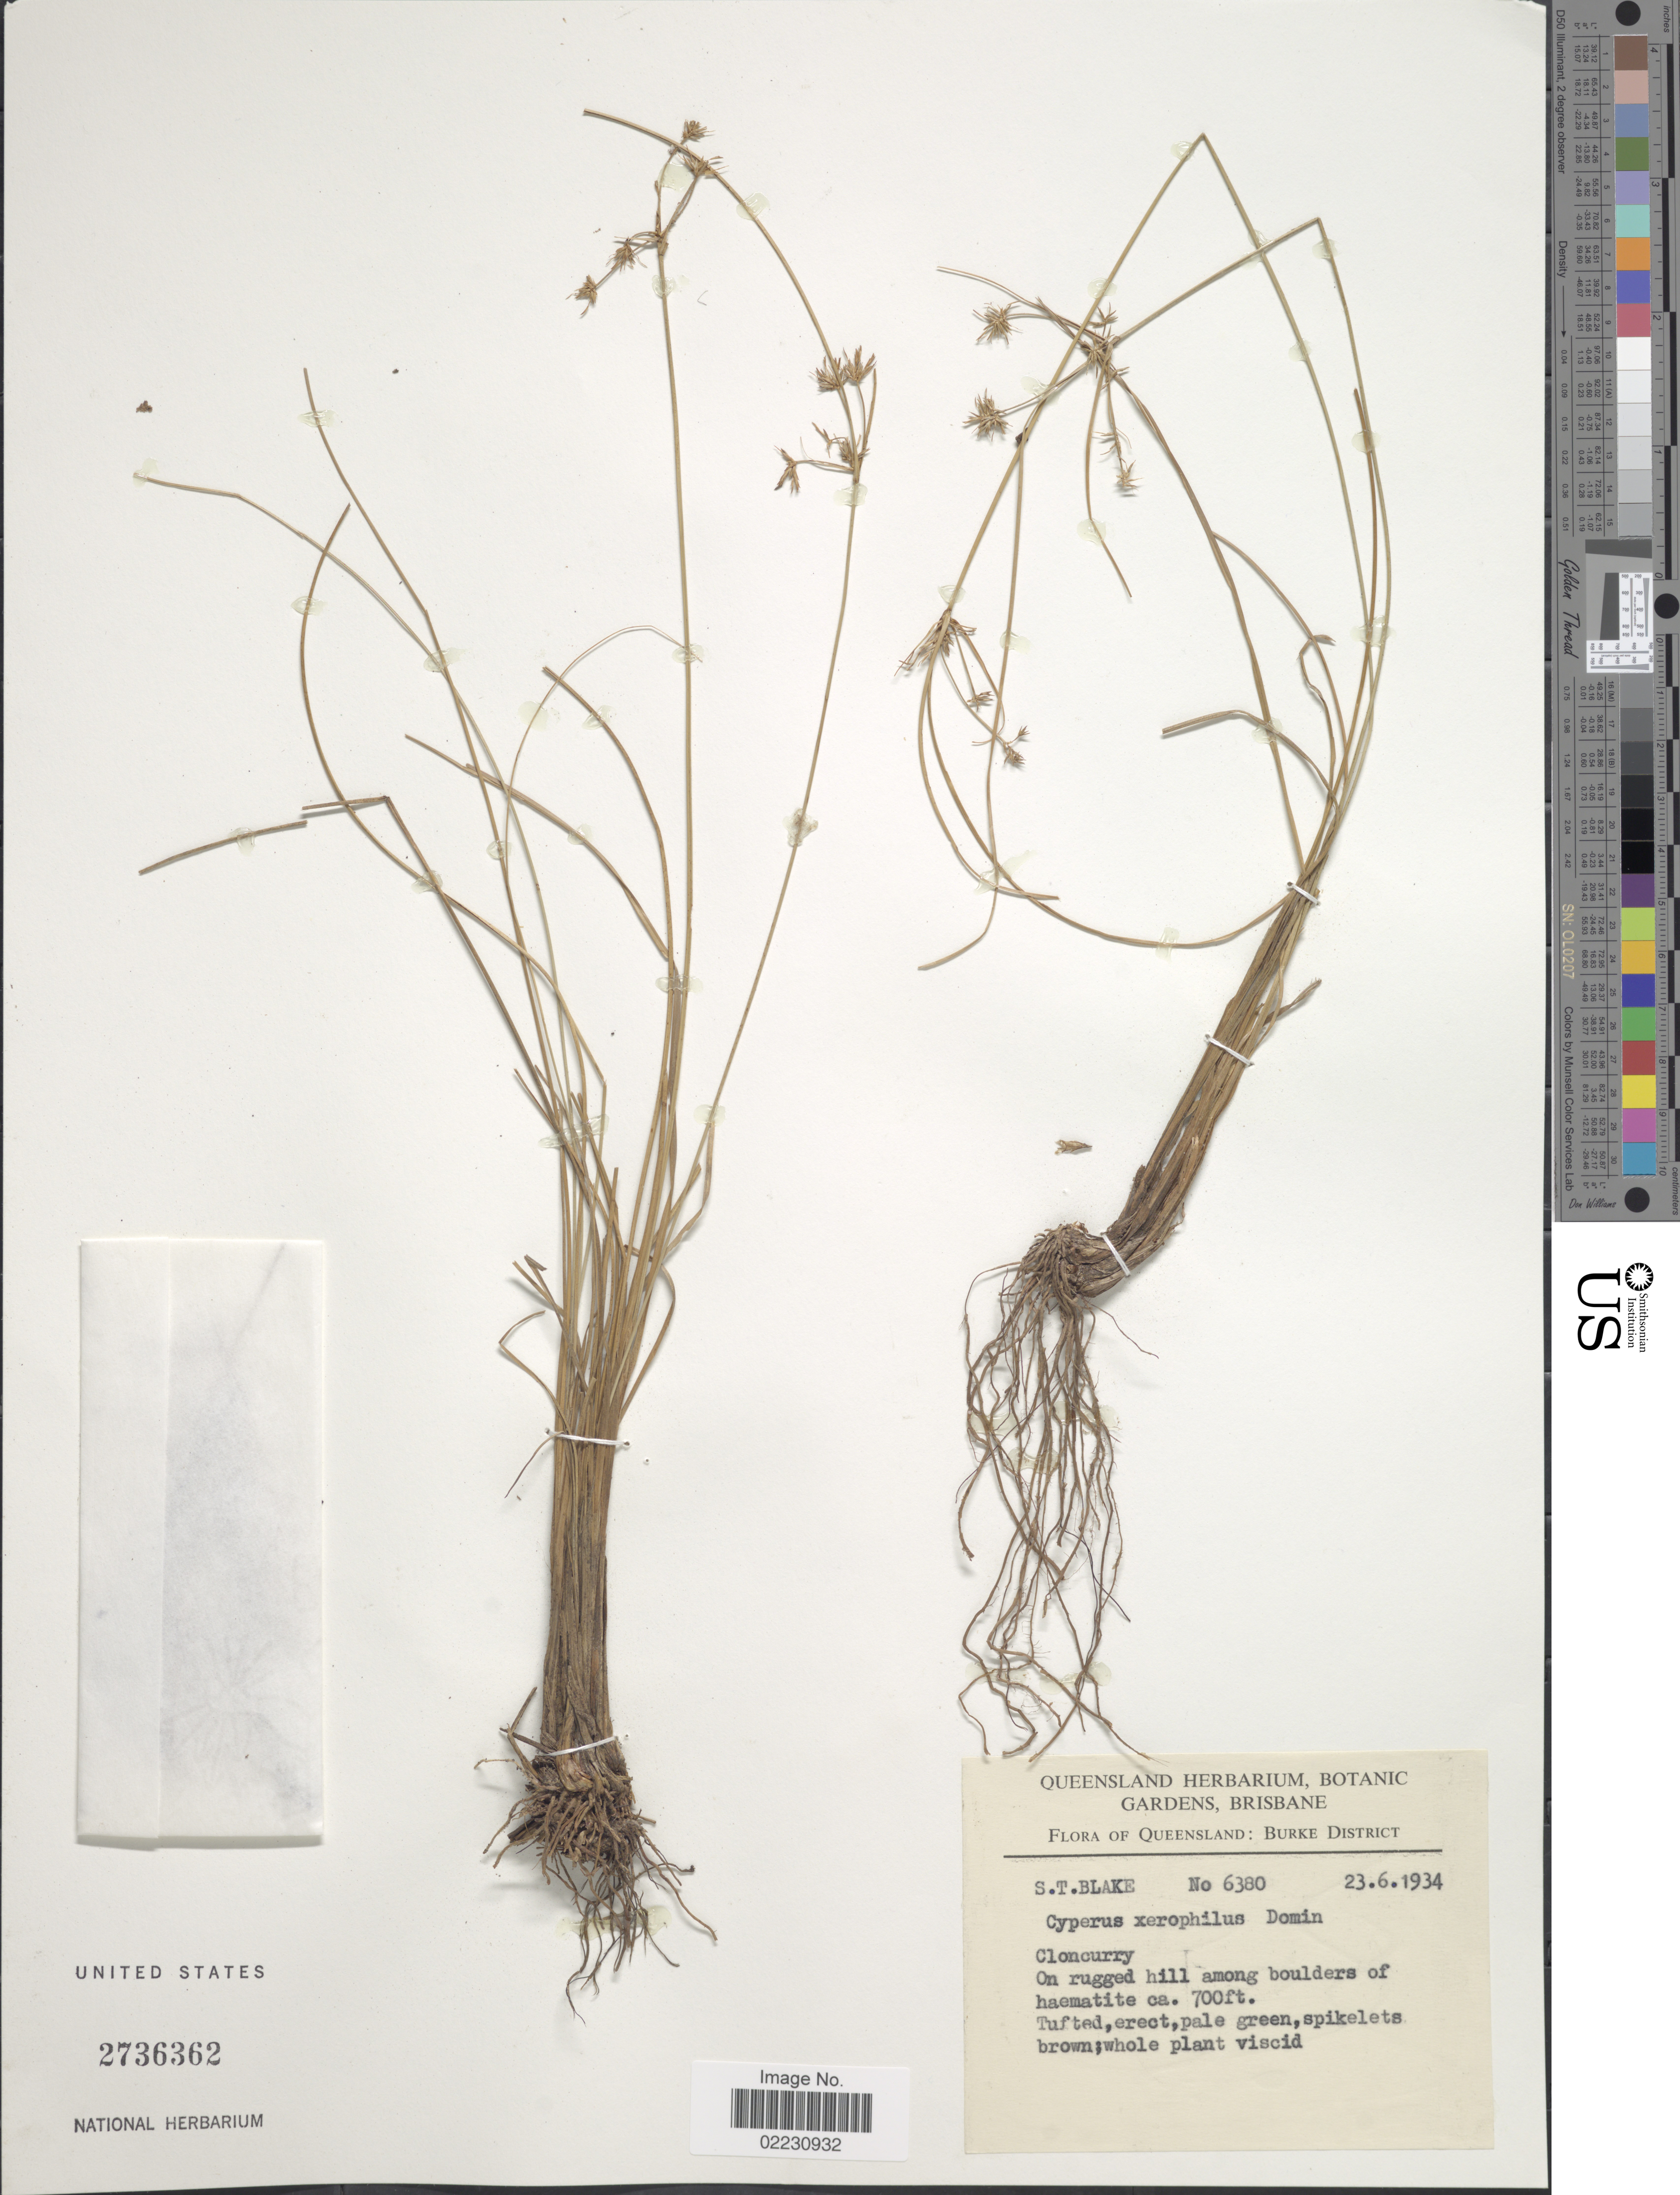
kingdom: Plantae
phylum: Tracheophyta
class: Liliopsida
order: Poales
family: Cyperaceae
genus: Cyperus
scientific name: Cyperus xerophilus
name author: Cherm.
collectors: S. T. Blake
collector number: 6380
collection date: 1934-06-23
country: Australia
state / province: Queensland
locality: Burke District, Cloncurry, among boulders of haematite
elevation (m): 213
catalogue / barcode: US 2736362